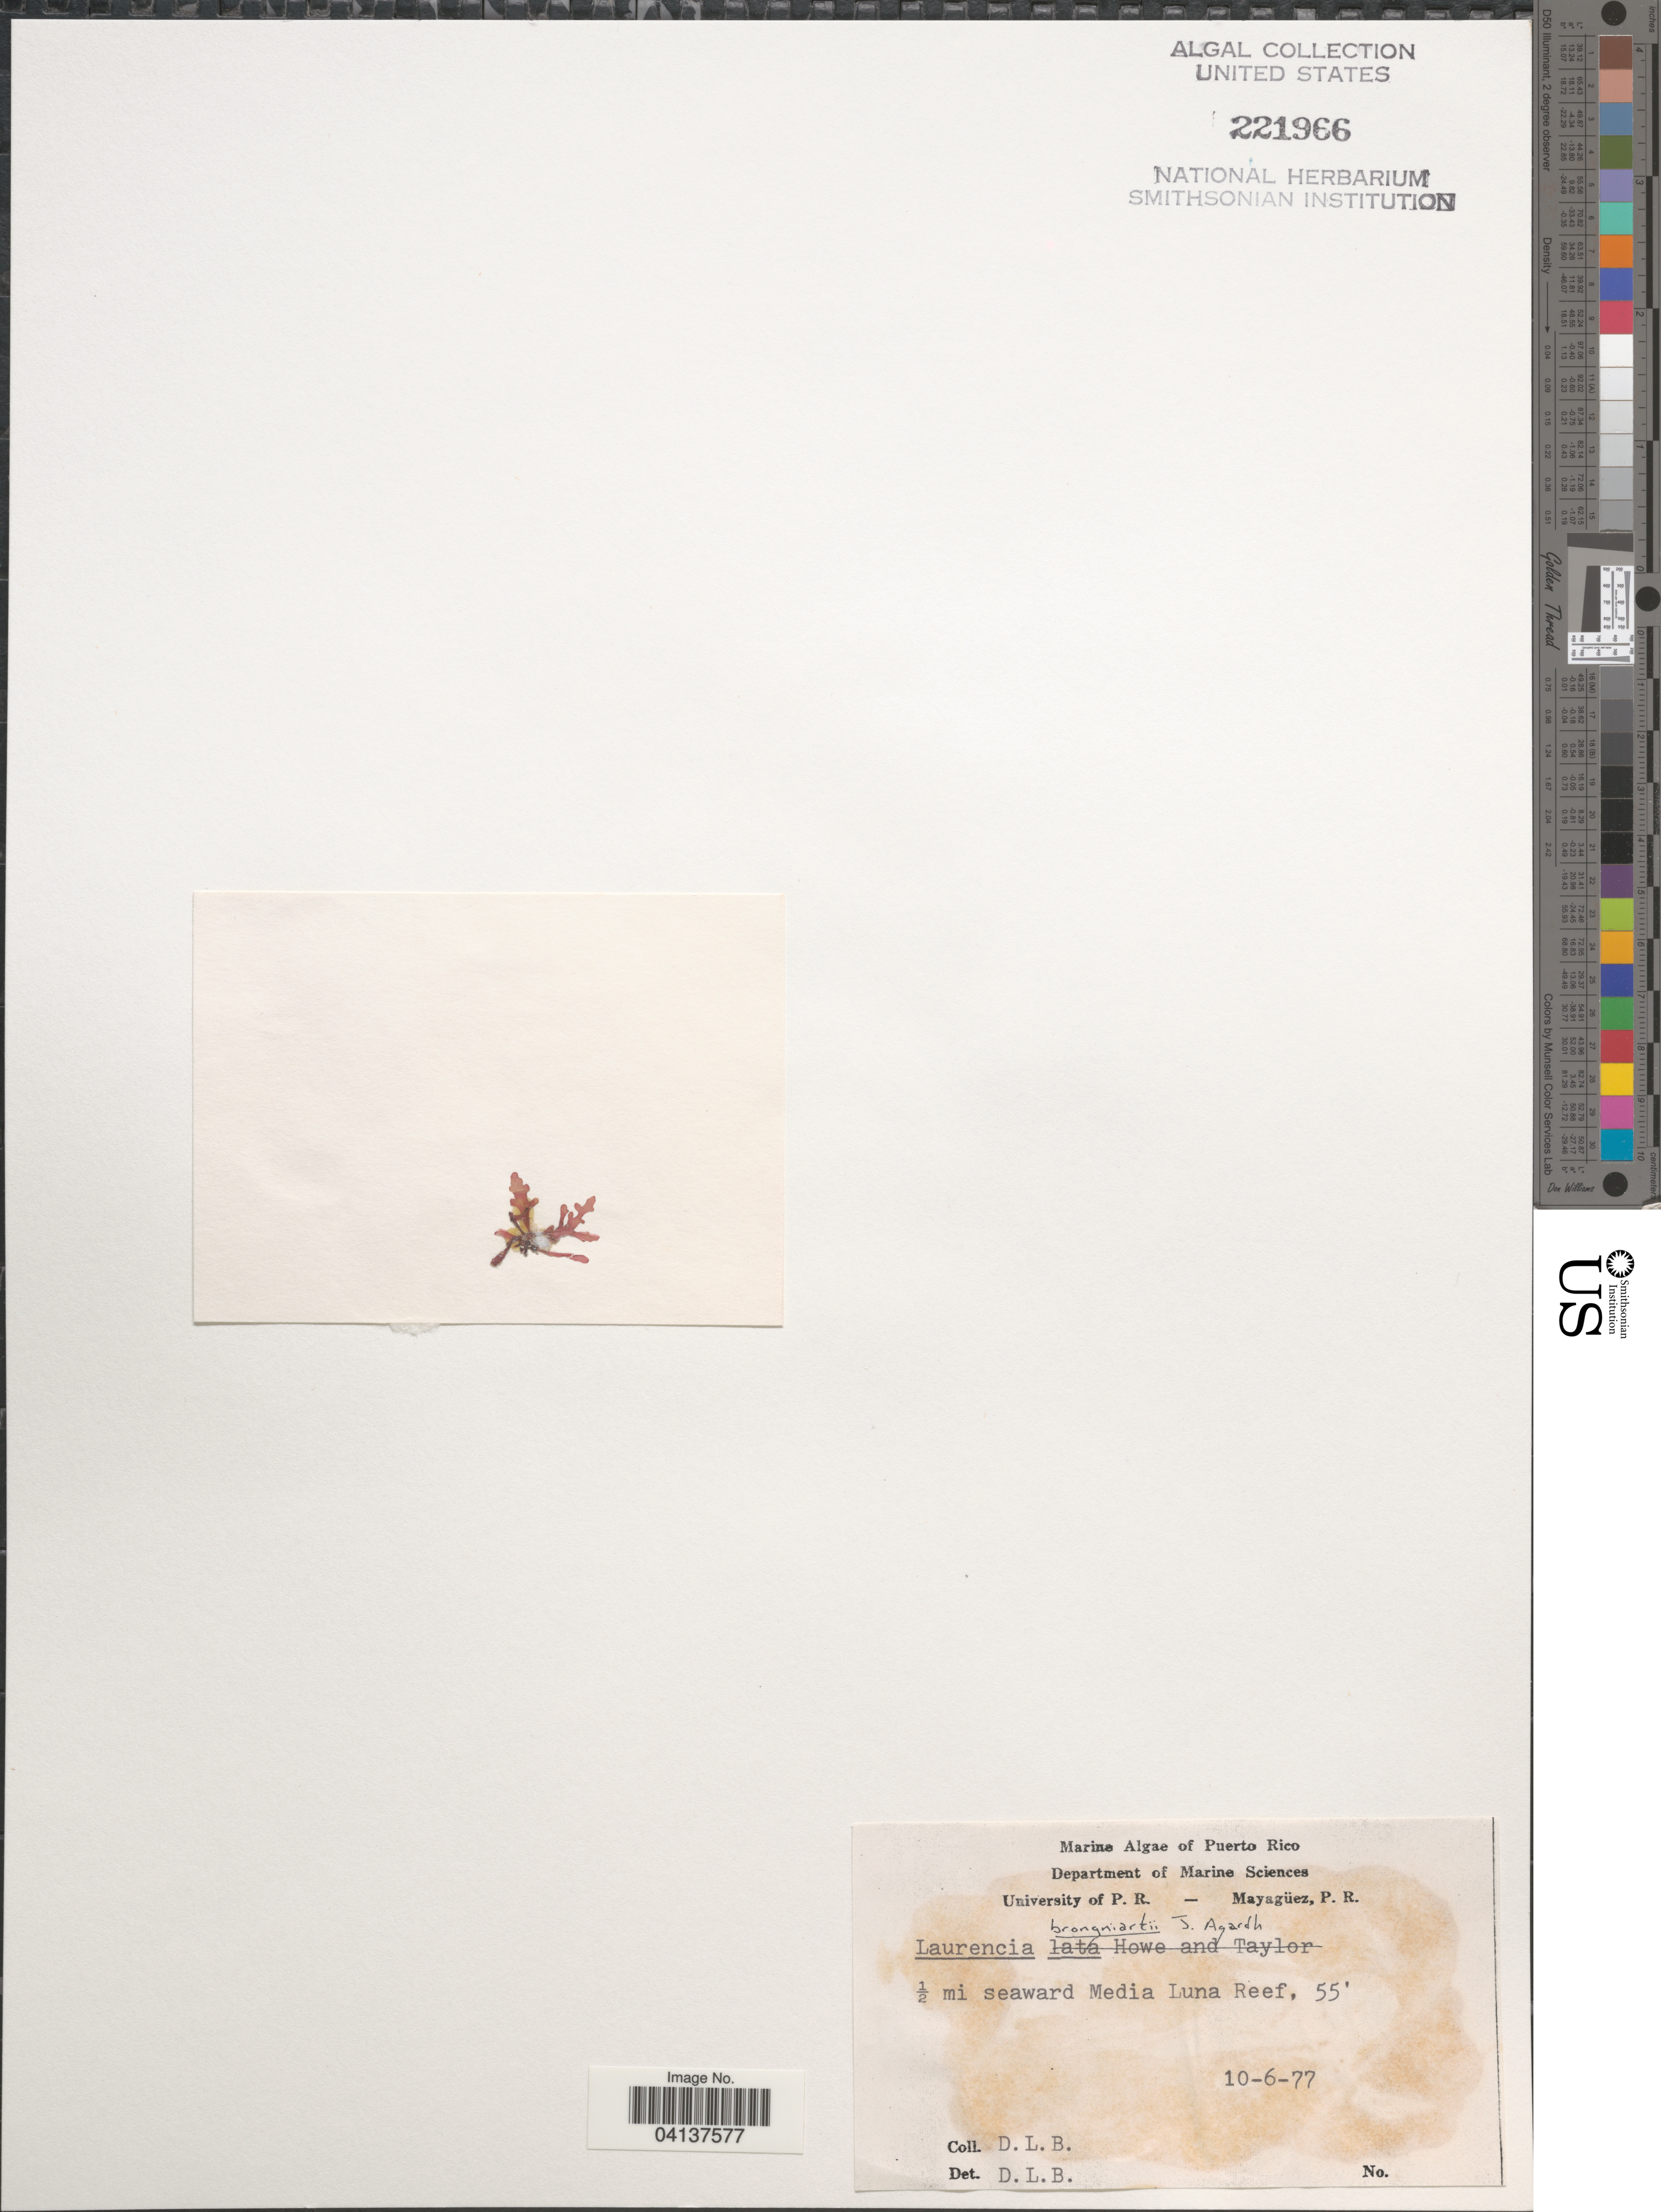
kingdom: Plantae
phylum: Rhodophyta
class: Florideophyceae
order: Ceramiales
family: Rhodomelaceae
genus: Laurencia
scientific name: Laurencia brongniartii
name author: J. Agardh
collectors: D. L. B.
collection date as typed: Transcribed d/m/y: 10/6/77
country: Puerto Rico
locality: ½ mi seaward Media Luna Reef.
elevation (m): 17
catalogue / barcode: US 221966